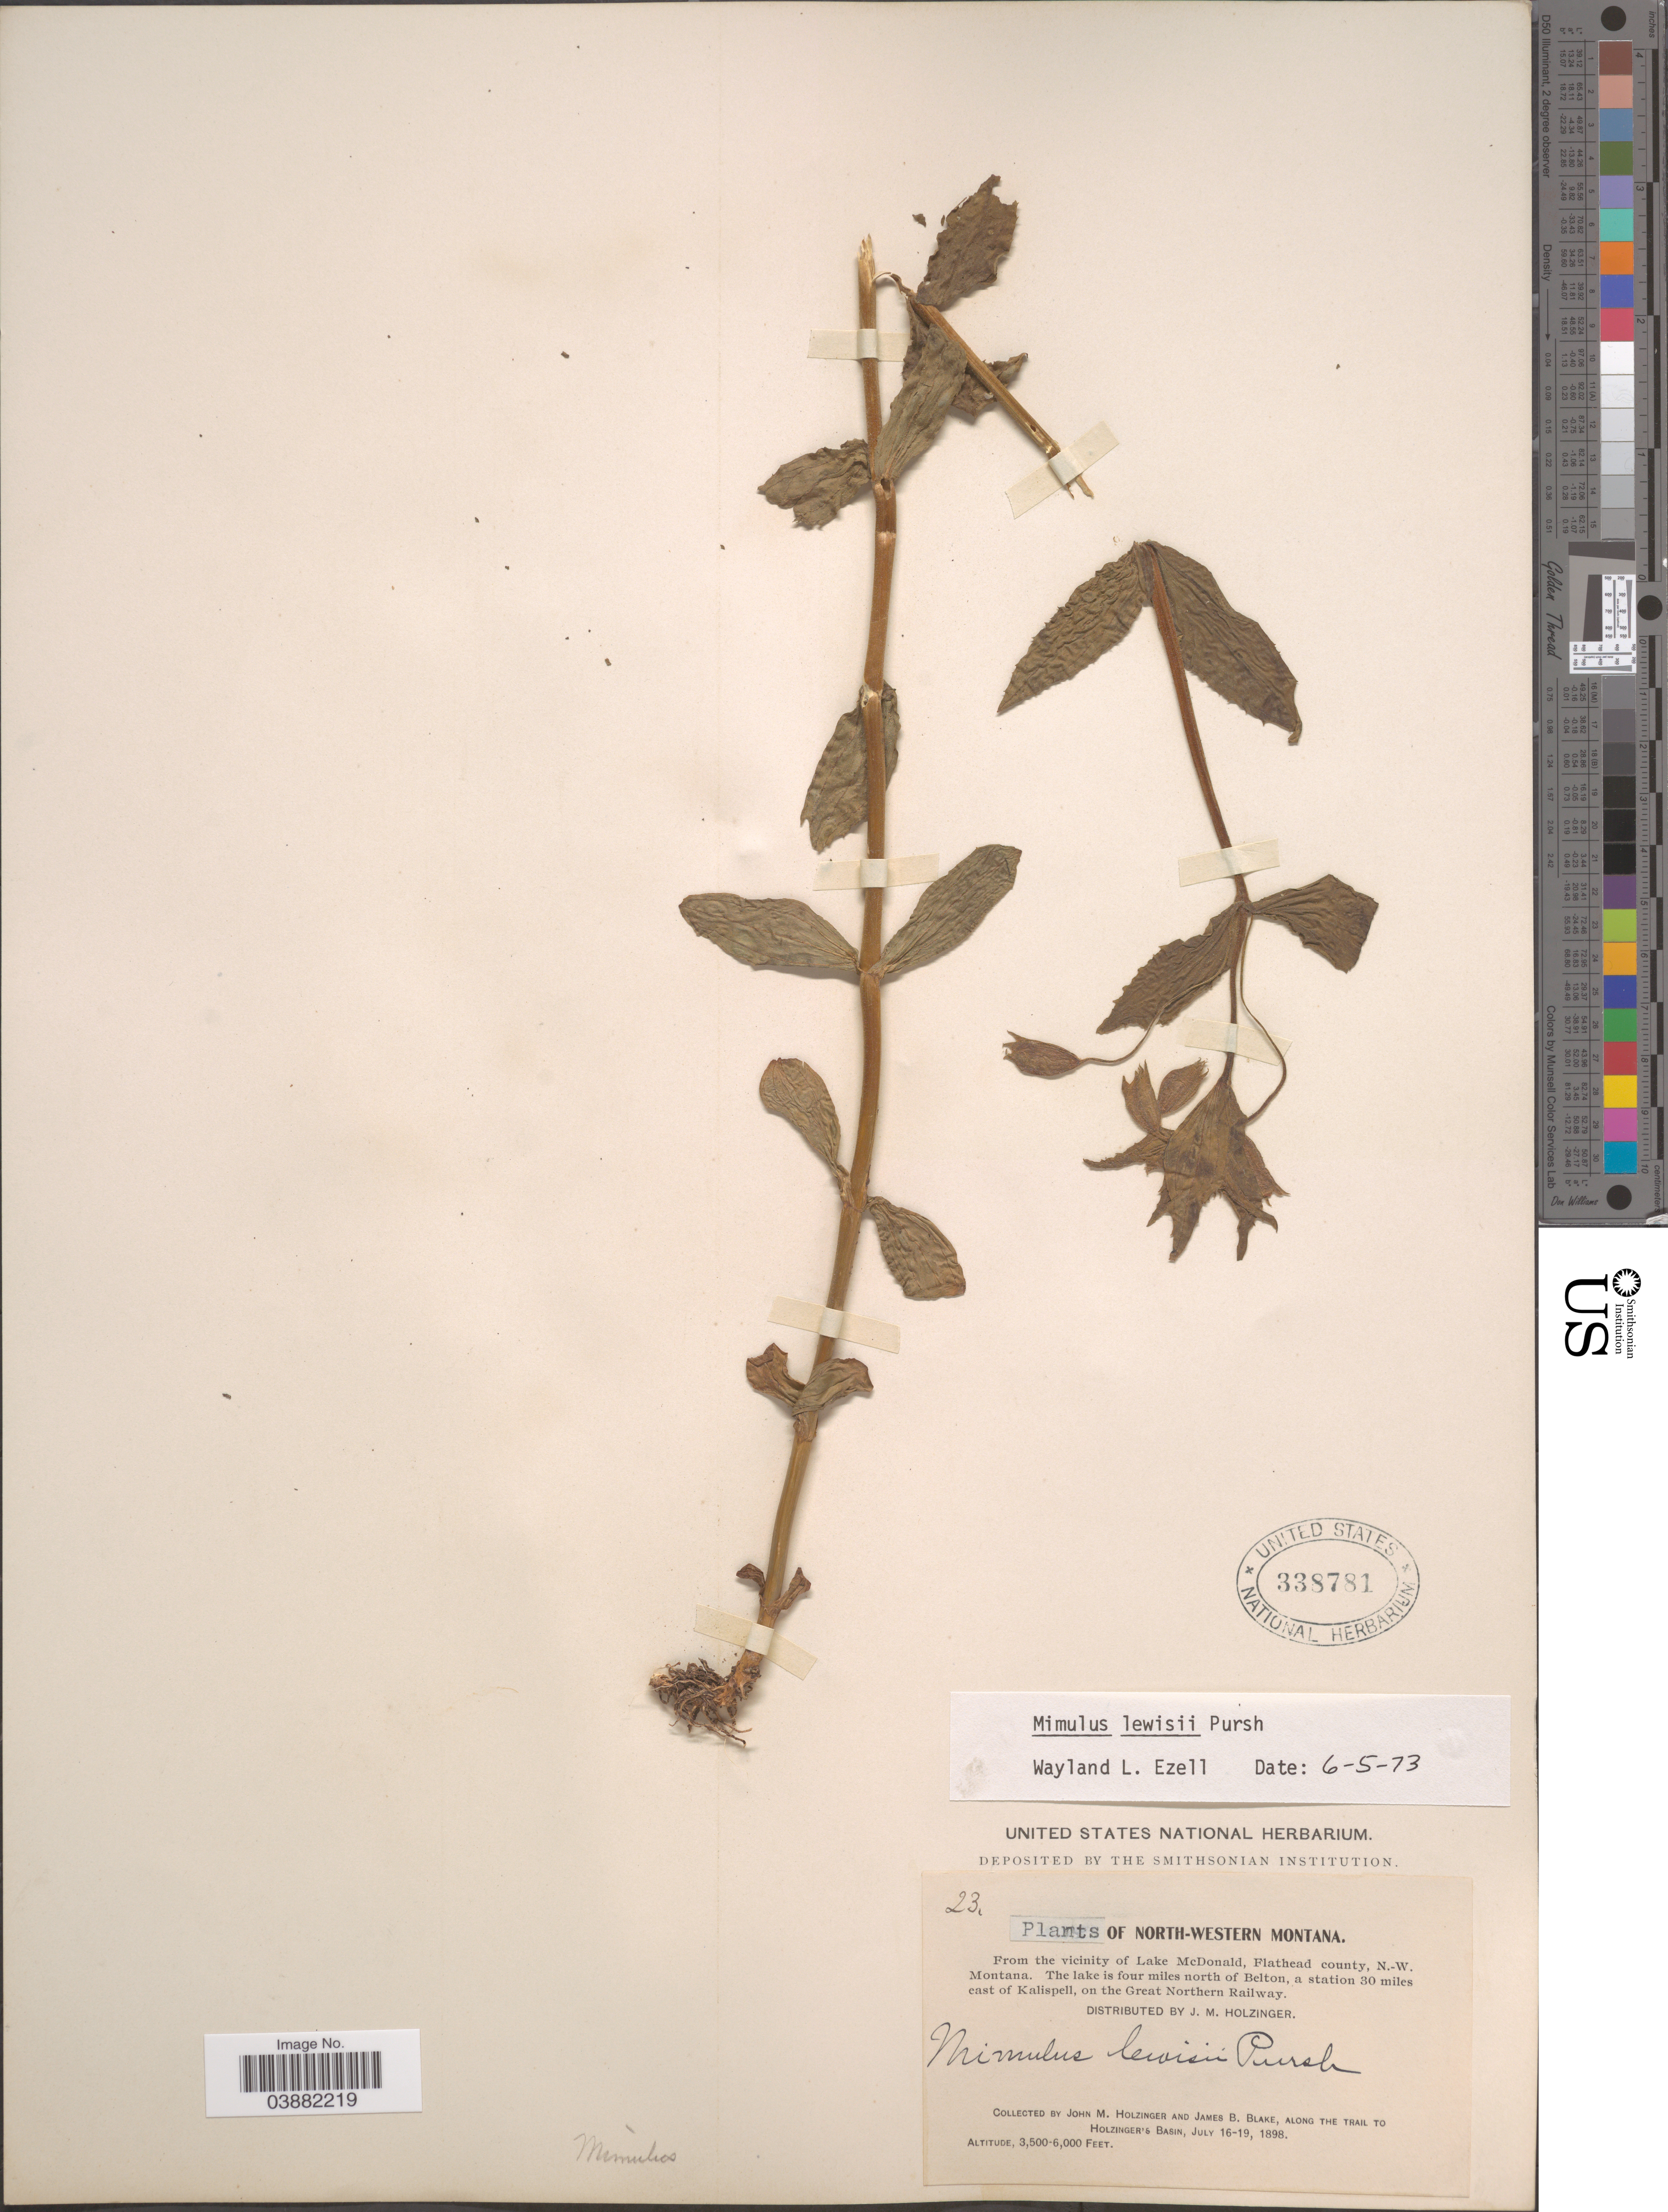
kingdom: Plantae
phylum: Tracheophyta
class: Magnoliopsida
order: Lamiales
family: Phrymaceae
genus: Mimulus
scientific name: Mimulus lewisii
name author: Pursh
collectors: J. M. Holzinger & J. B. Blake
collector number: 23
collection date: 1898-07-16/1898-07-19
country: United States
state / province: Montana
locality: North-Western Montana. From the vicinity of Lake McDonald, Flathead county, N.-W. Montana. The lake is four miles north of Belton, a station 30 miles east of Kalispell, on the Great Northern Railway. Along the trail to Holzinger's Basin.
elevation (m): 1067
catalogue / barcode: US 338781